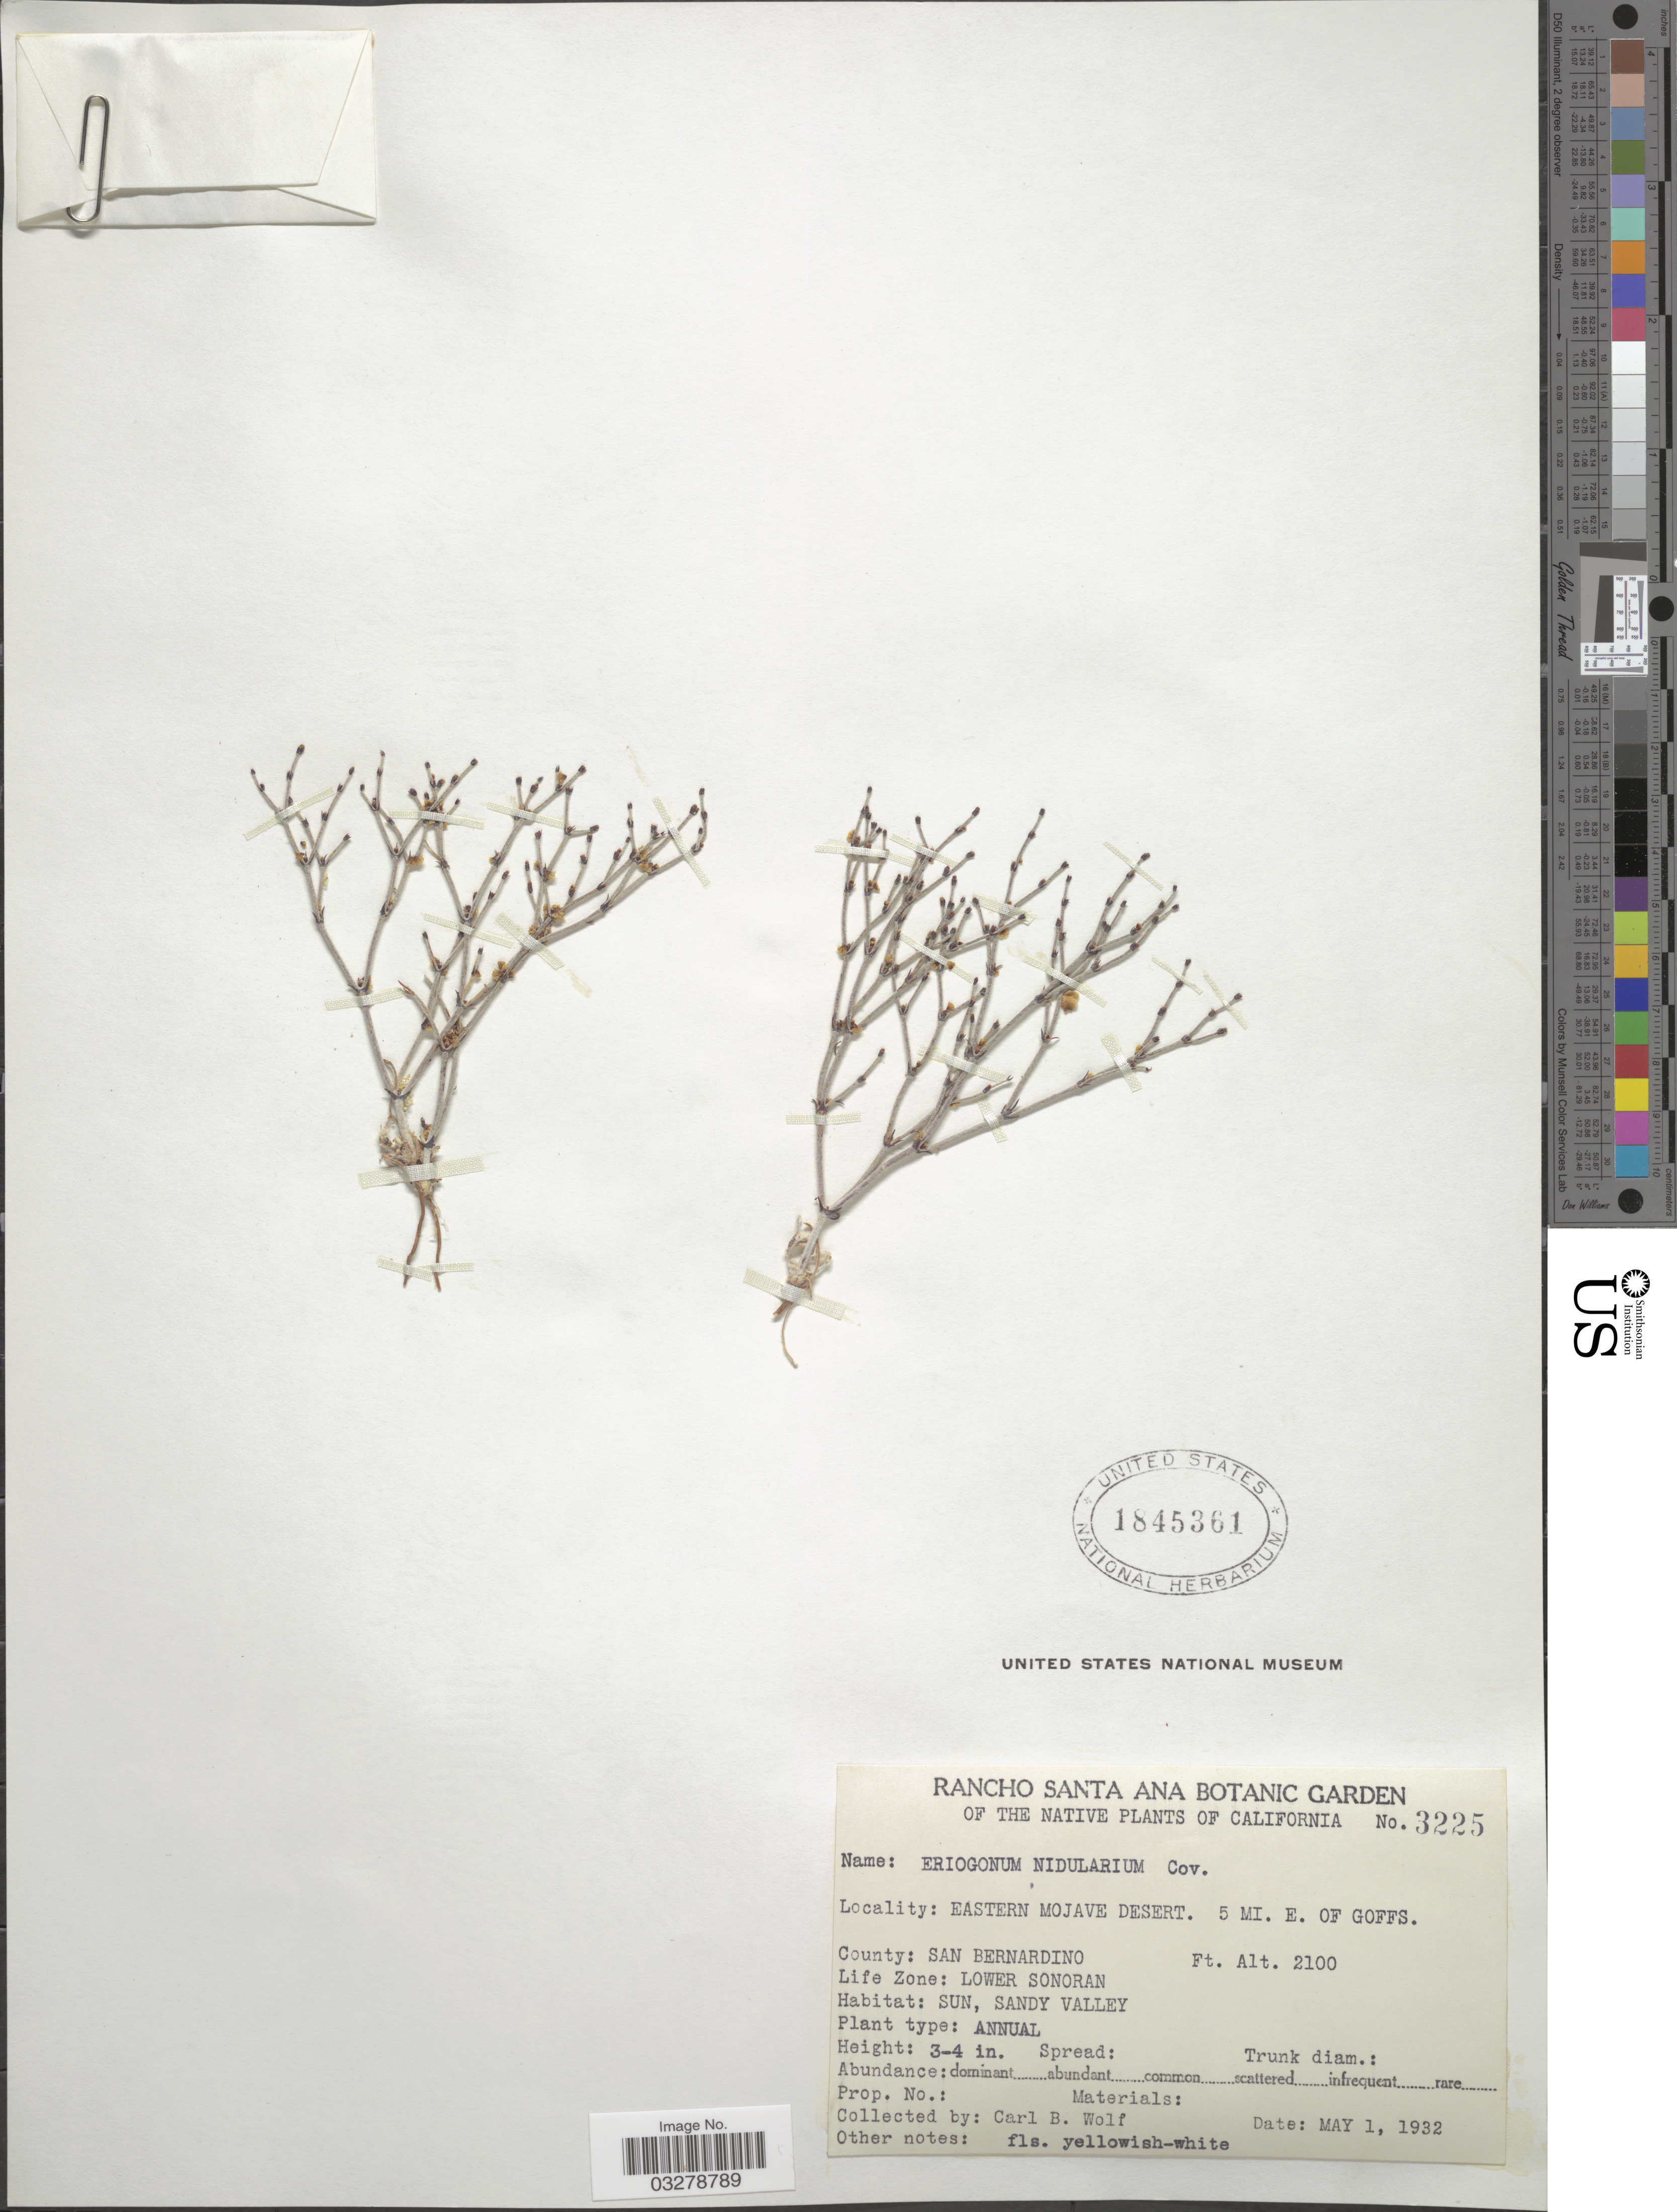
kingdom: Plantae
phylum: Tracheophyta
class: Magnoliopsida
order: Caryophyllales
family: Polygonaceae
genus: Eriogonum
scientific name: Eriogonum nidularium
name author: Coville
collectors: C. B. Wolf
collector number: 3225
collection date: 1932-05-01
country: United States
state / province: California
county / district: San Bernardino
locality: Eastern Mojave Desert. 5 mi. E. of Goffs. County: San Bernardino. Life Zone: Lower Sonoran. Sandy Valley.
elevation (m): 640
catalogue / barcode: US 1845361